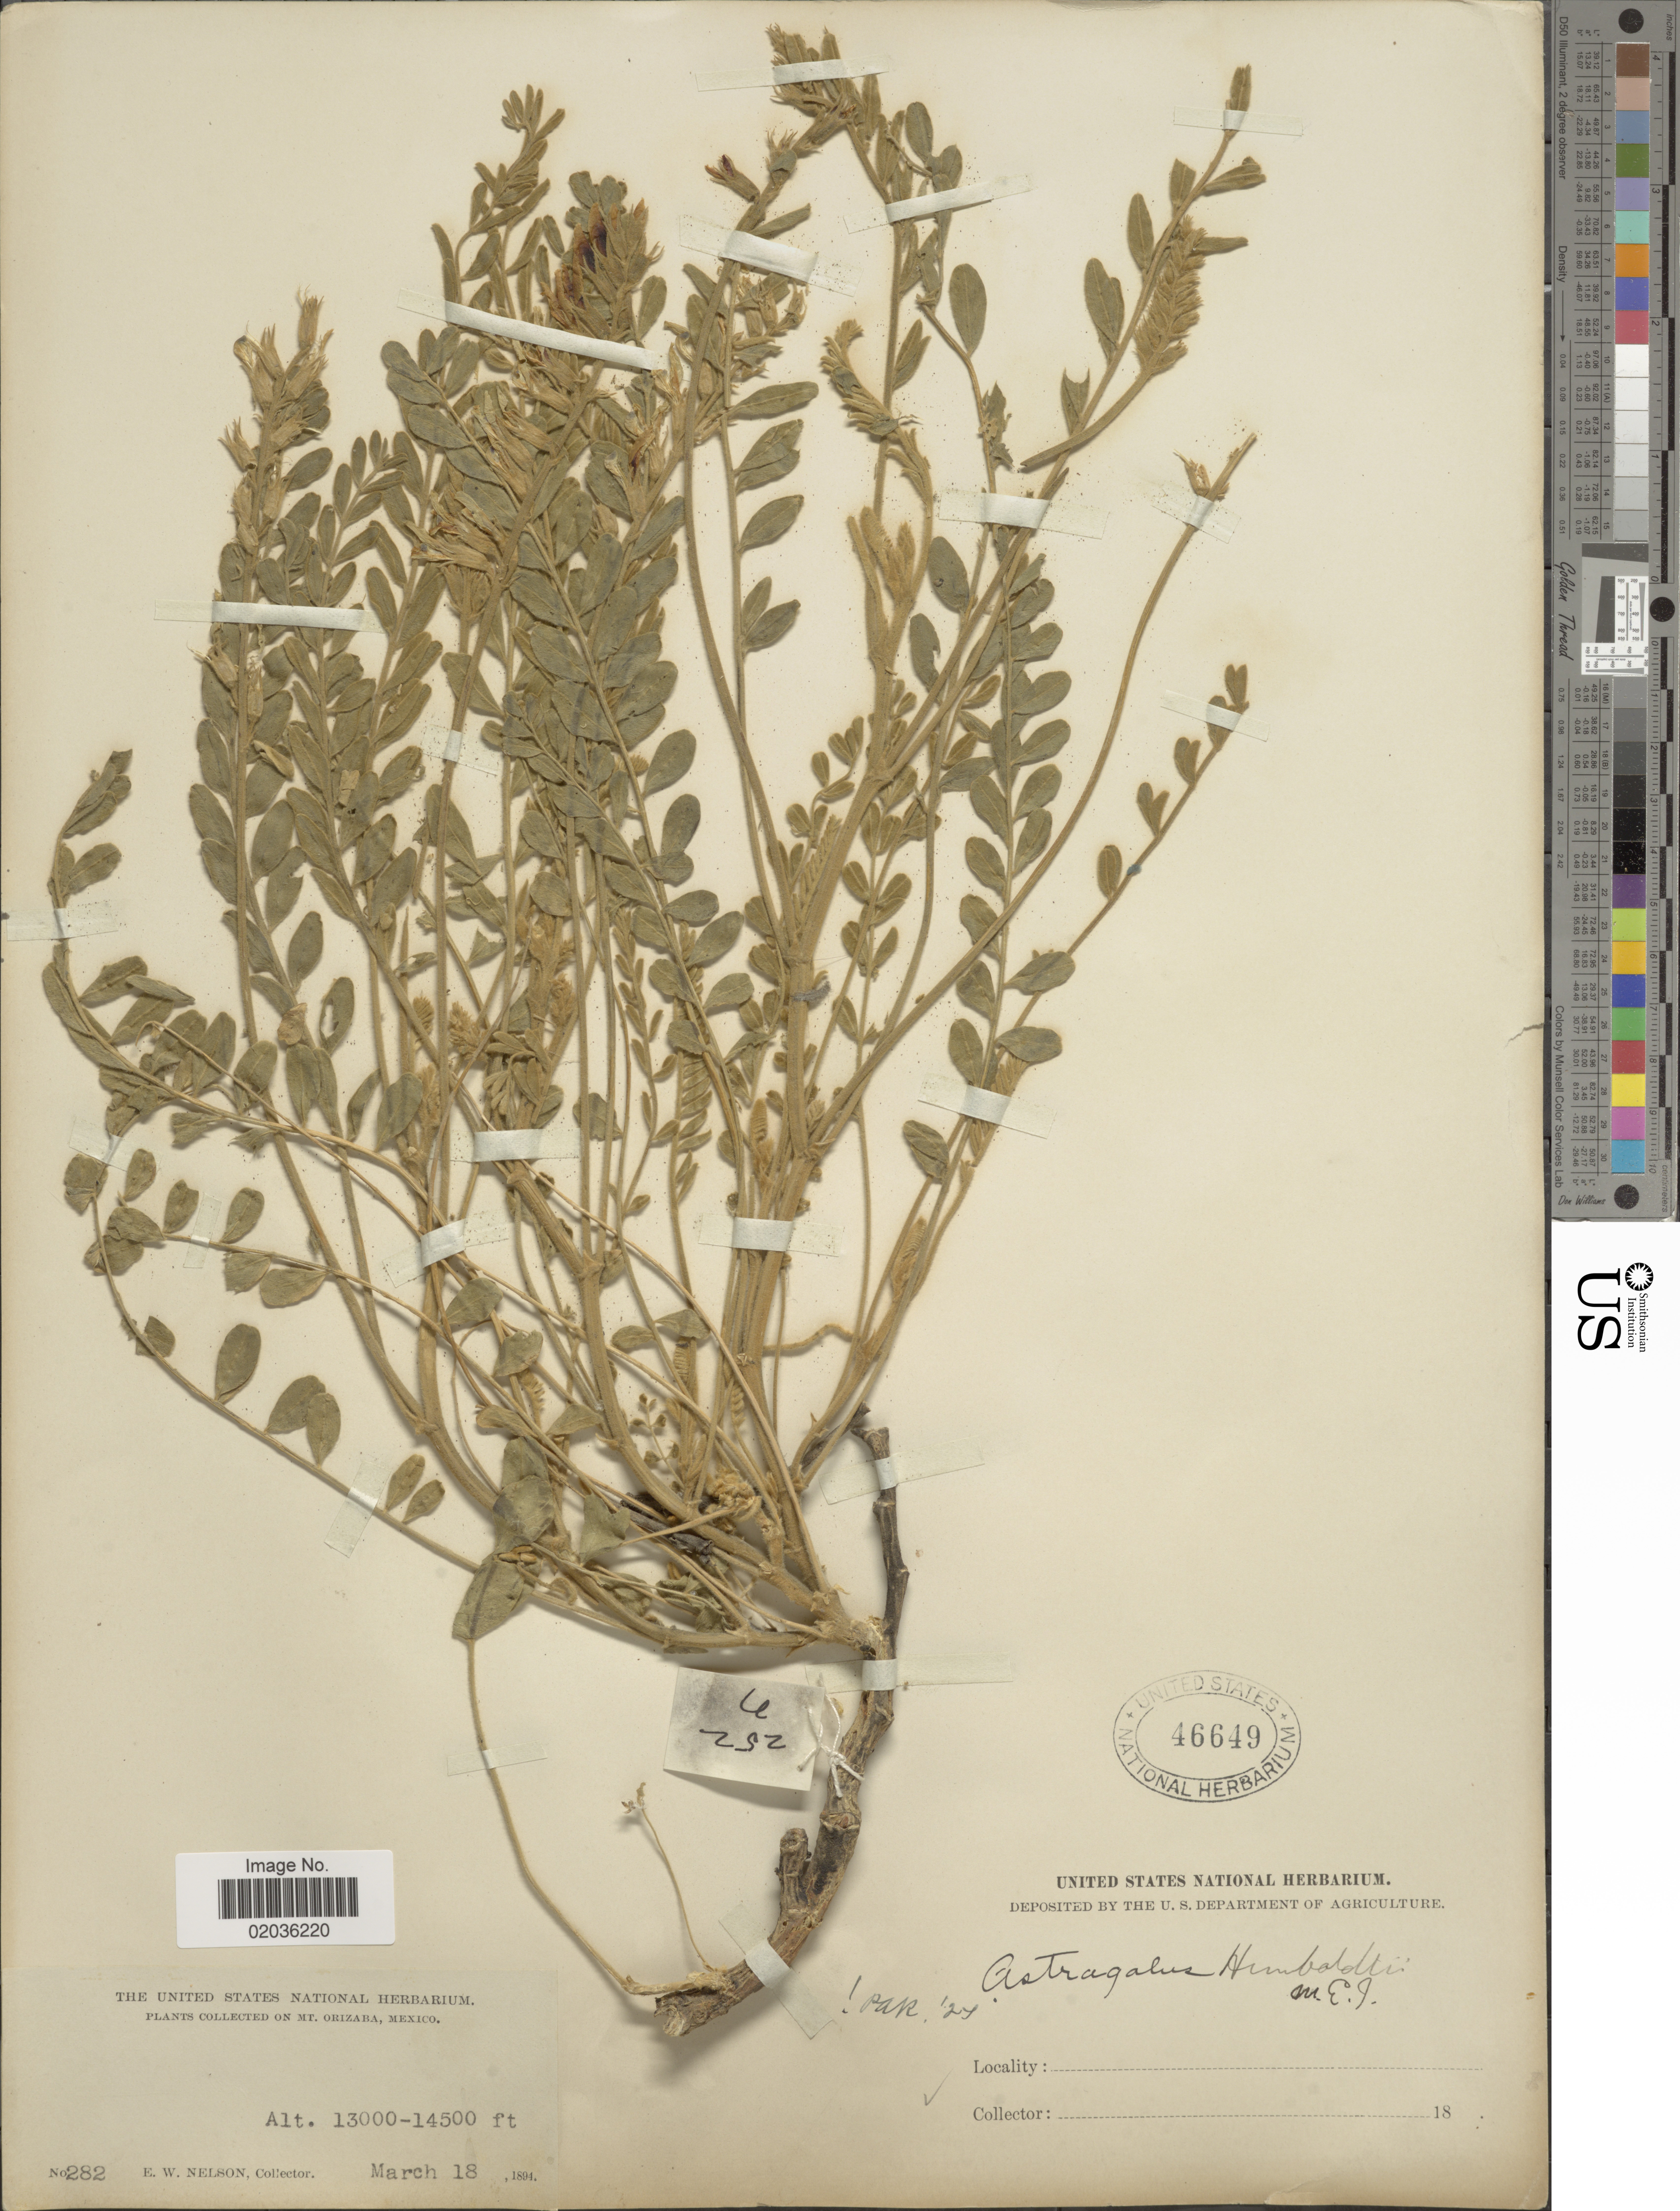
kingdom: Plantae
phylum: Tracheophyta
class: Magnoliopsida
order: Fabales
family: Fabaceae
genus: Astragalus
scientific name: Astragalus mollissimus var. irolanus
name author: (M.E. Jones) Barneby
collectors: E. W. Nelson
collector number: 282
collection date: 1894-03-18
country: Mexico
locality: On Mt Orizaba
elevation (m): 3962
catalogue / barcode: US 46649